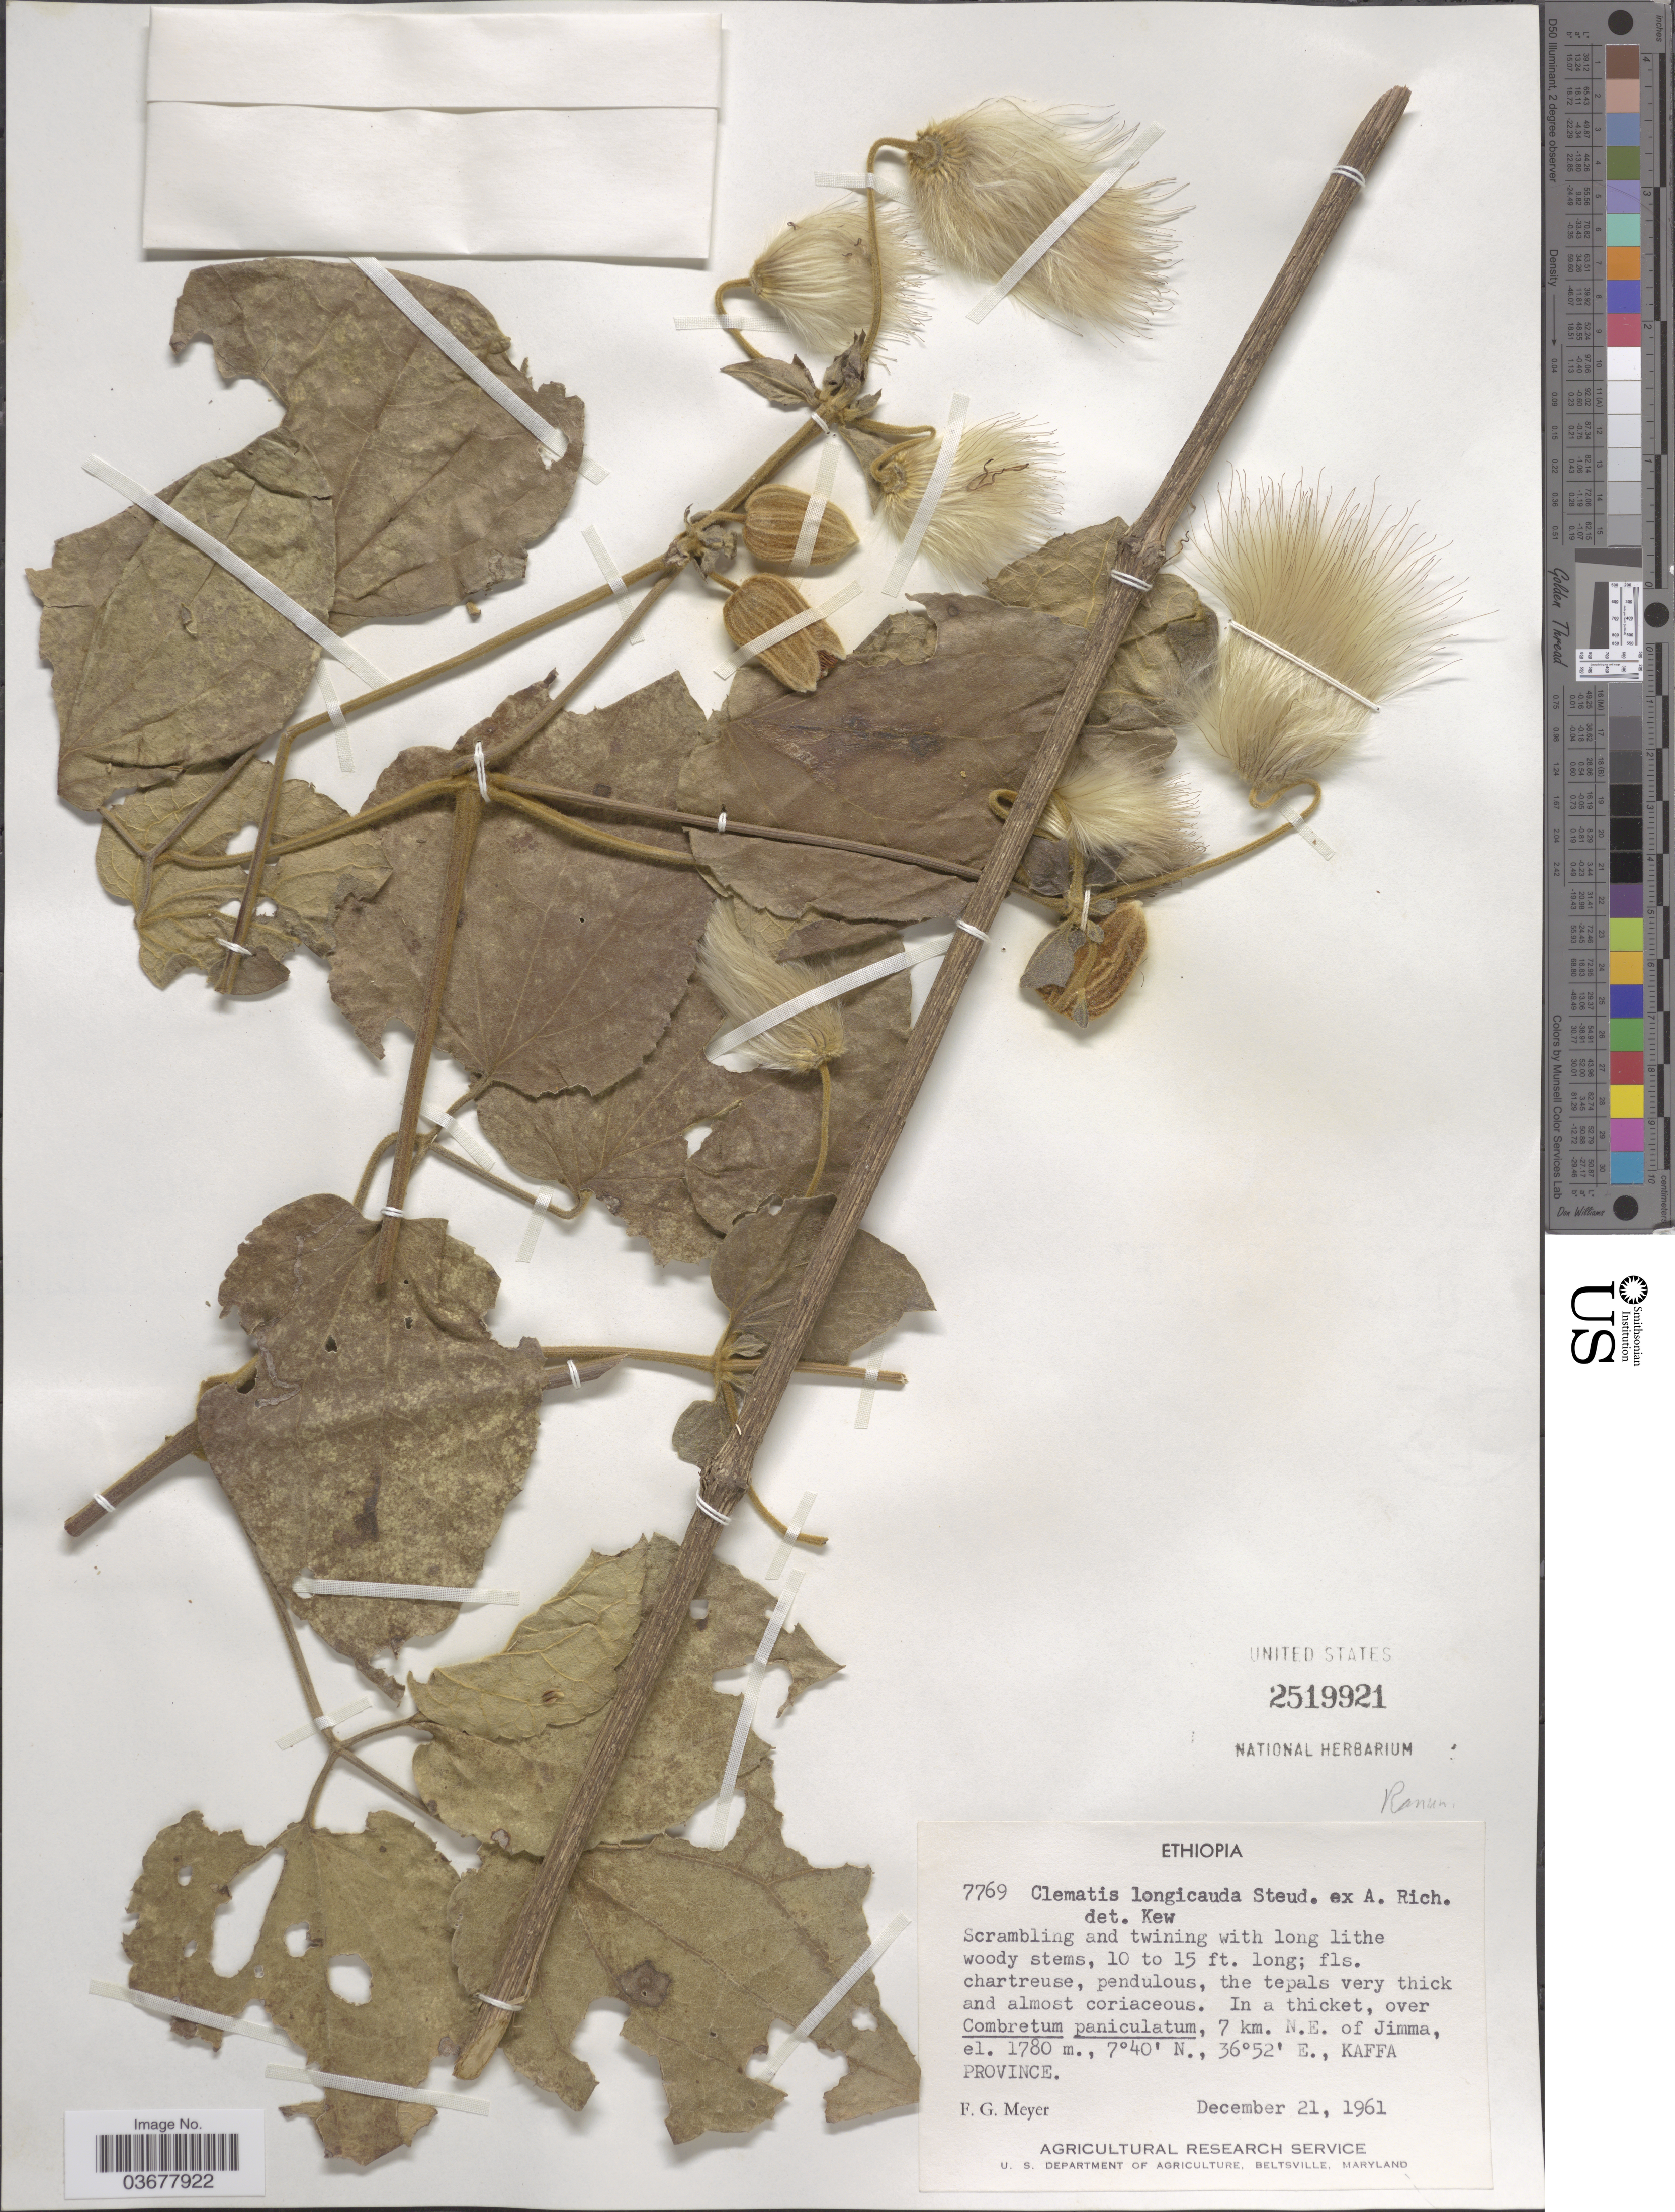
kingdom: Plantae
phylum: Tracheophyta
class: Magnoliopsida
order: Ranunculales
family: Ranunculaceae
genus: Clematis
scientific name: Clematis longicauda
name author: Steud. ex A. Rich.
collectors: F. G. Meyer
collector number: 7769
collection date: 1961-12-21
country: Ethiopia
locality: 7 km. N.E. of Jimma, Kaffa Province.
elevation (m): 1780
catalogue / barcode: US 2519921